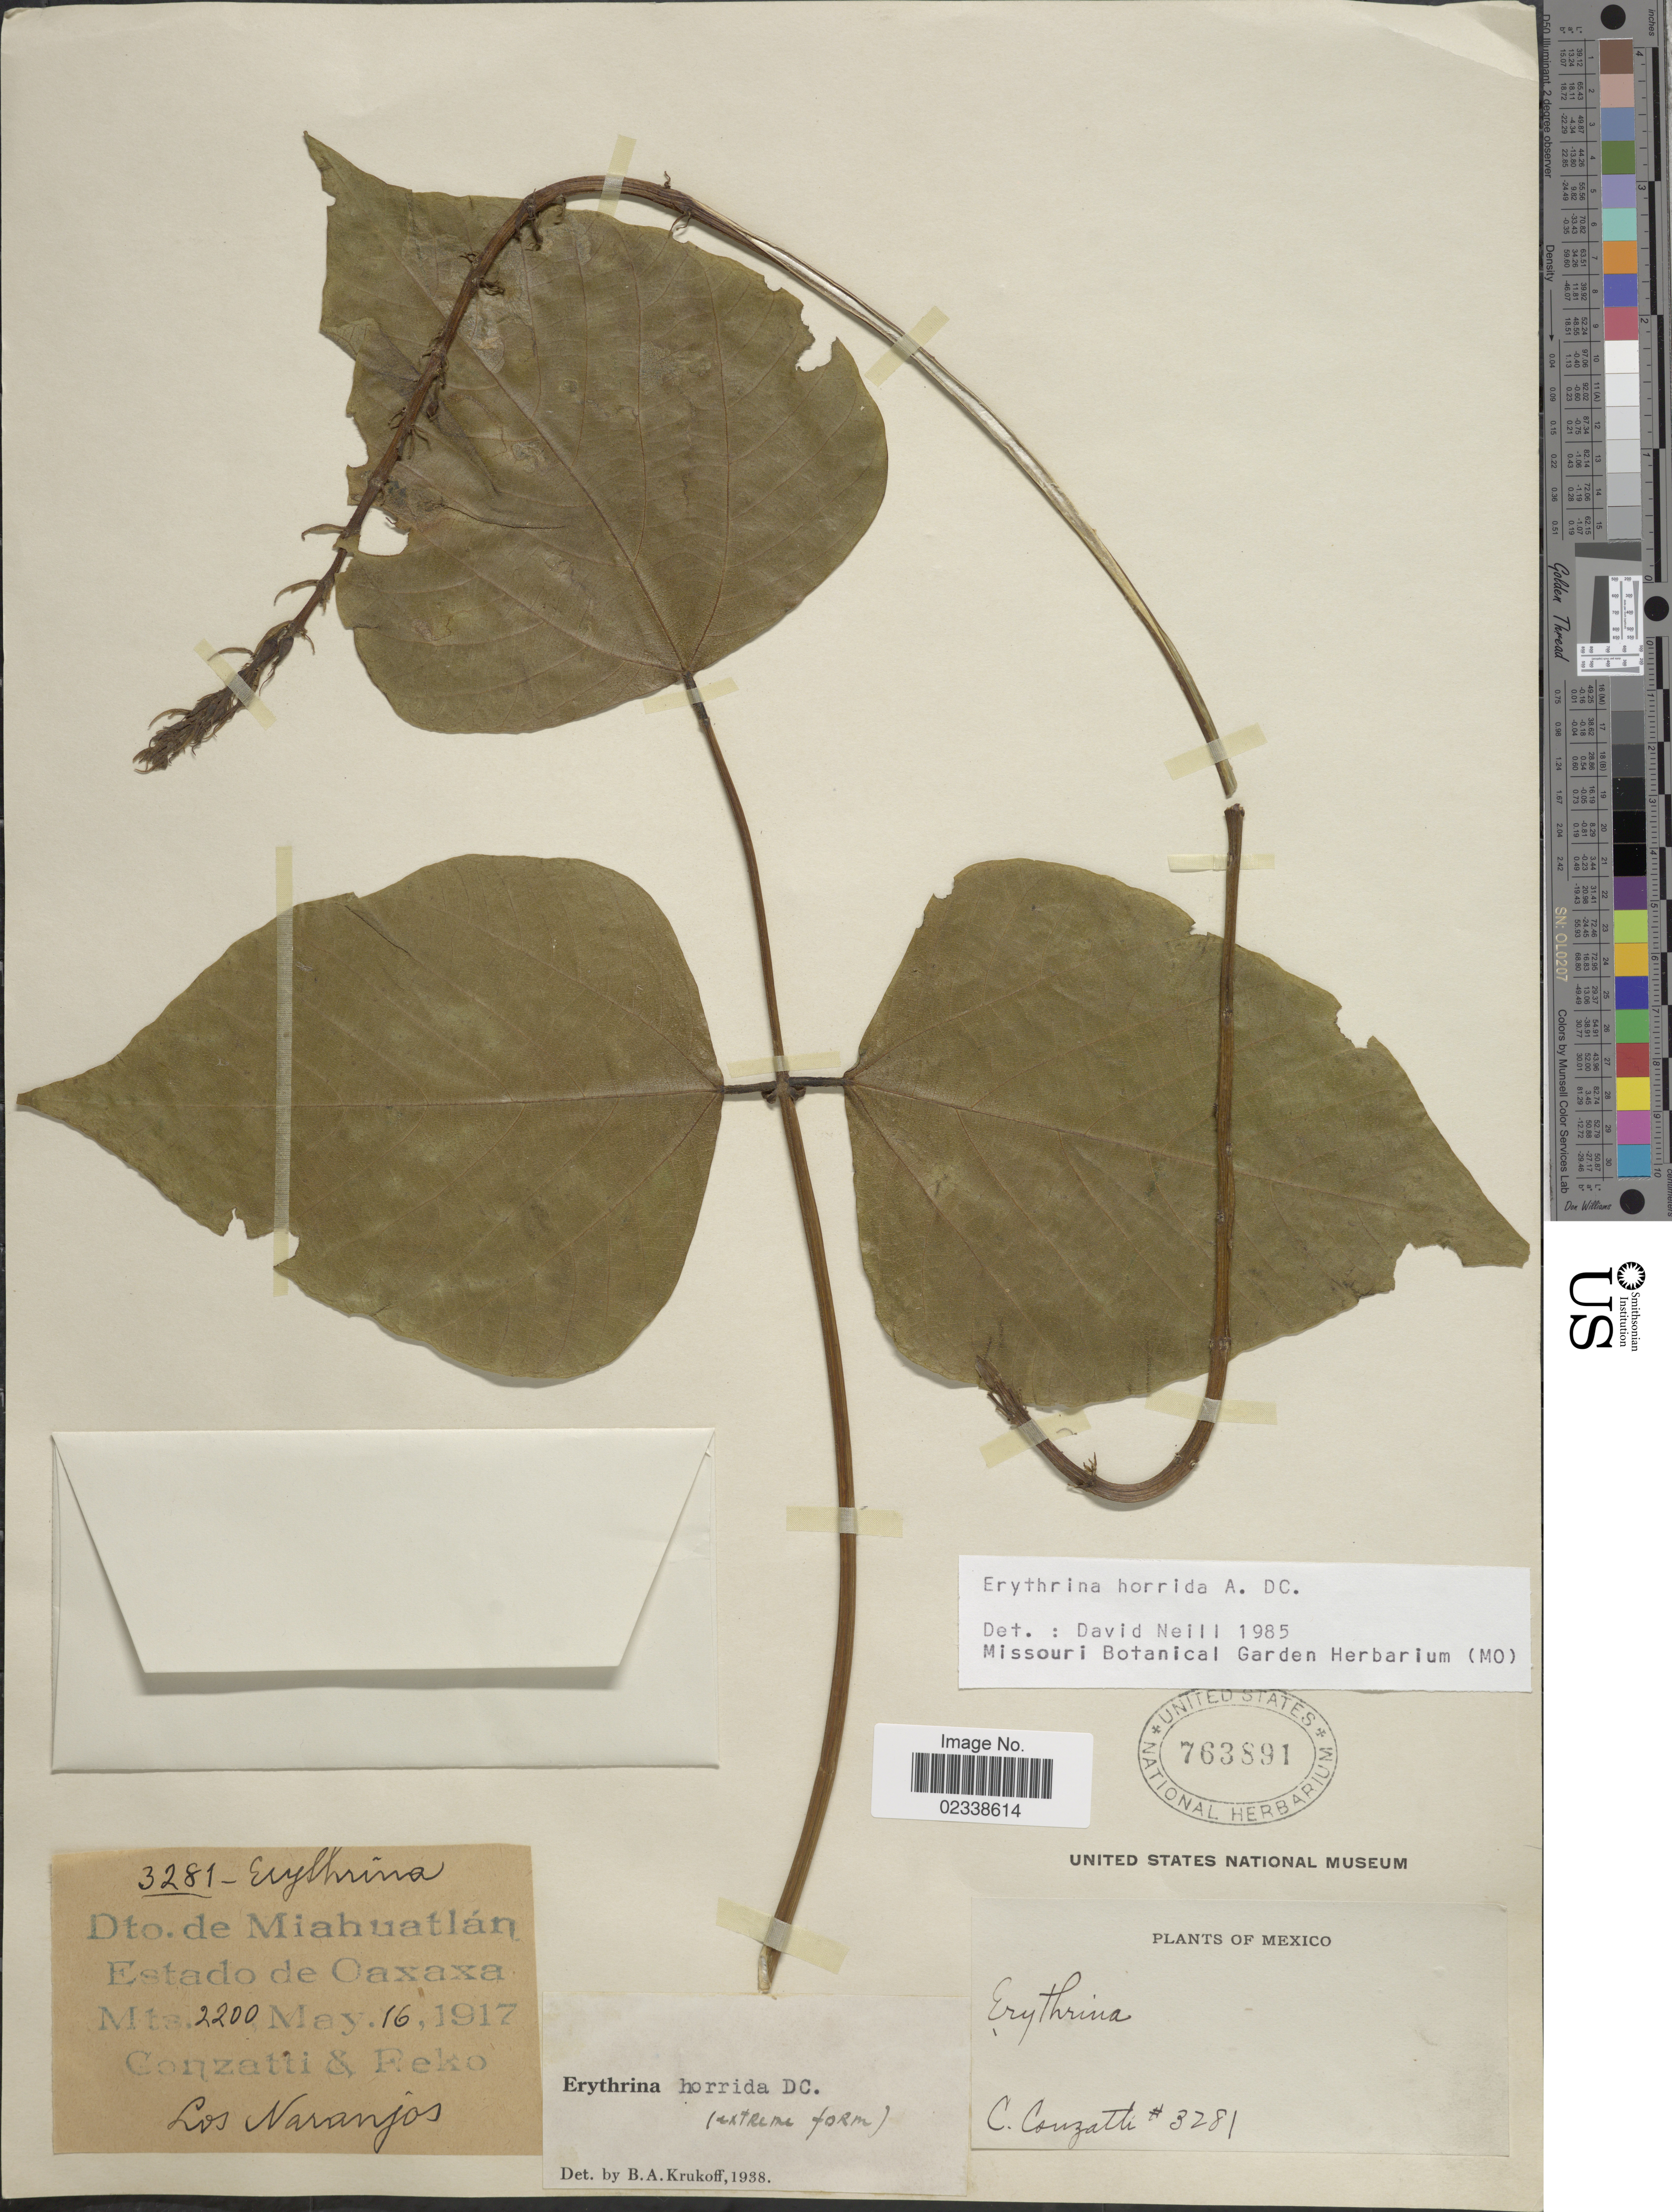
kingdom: Plantae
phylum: Tracheophyta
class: Magnoliopsida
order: Fabales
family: Fabaceae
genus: Erythrina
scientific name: Erythrina horrida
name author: DC.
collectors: C. Conzatti & -. Reko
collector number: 3281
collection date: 1917-05-16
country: Mexico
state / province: Oaxaca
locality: Dto. de Miahuatlan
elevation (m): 2200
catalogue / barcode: US 763891